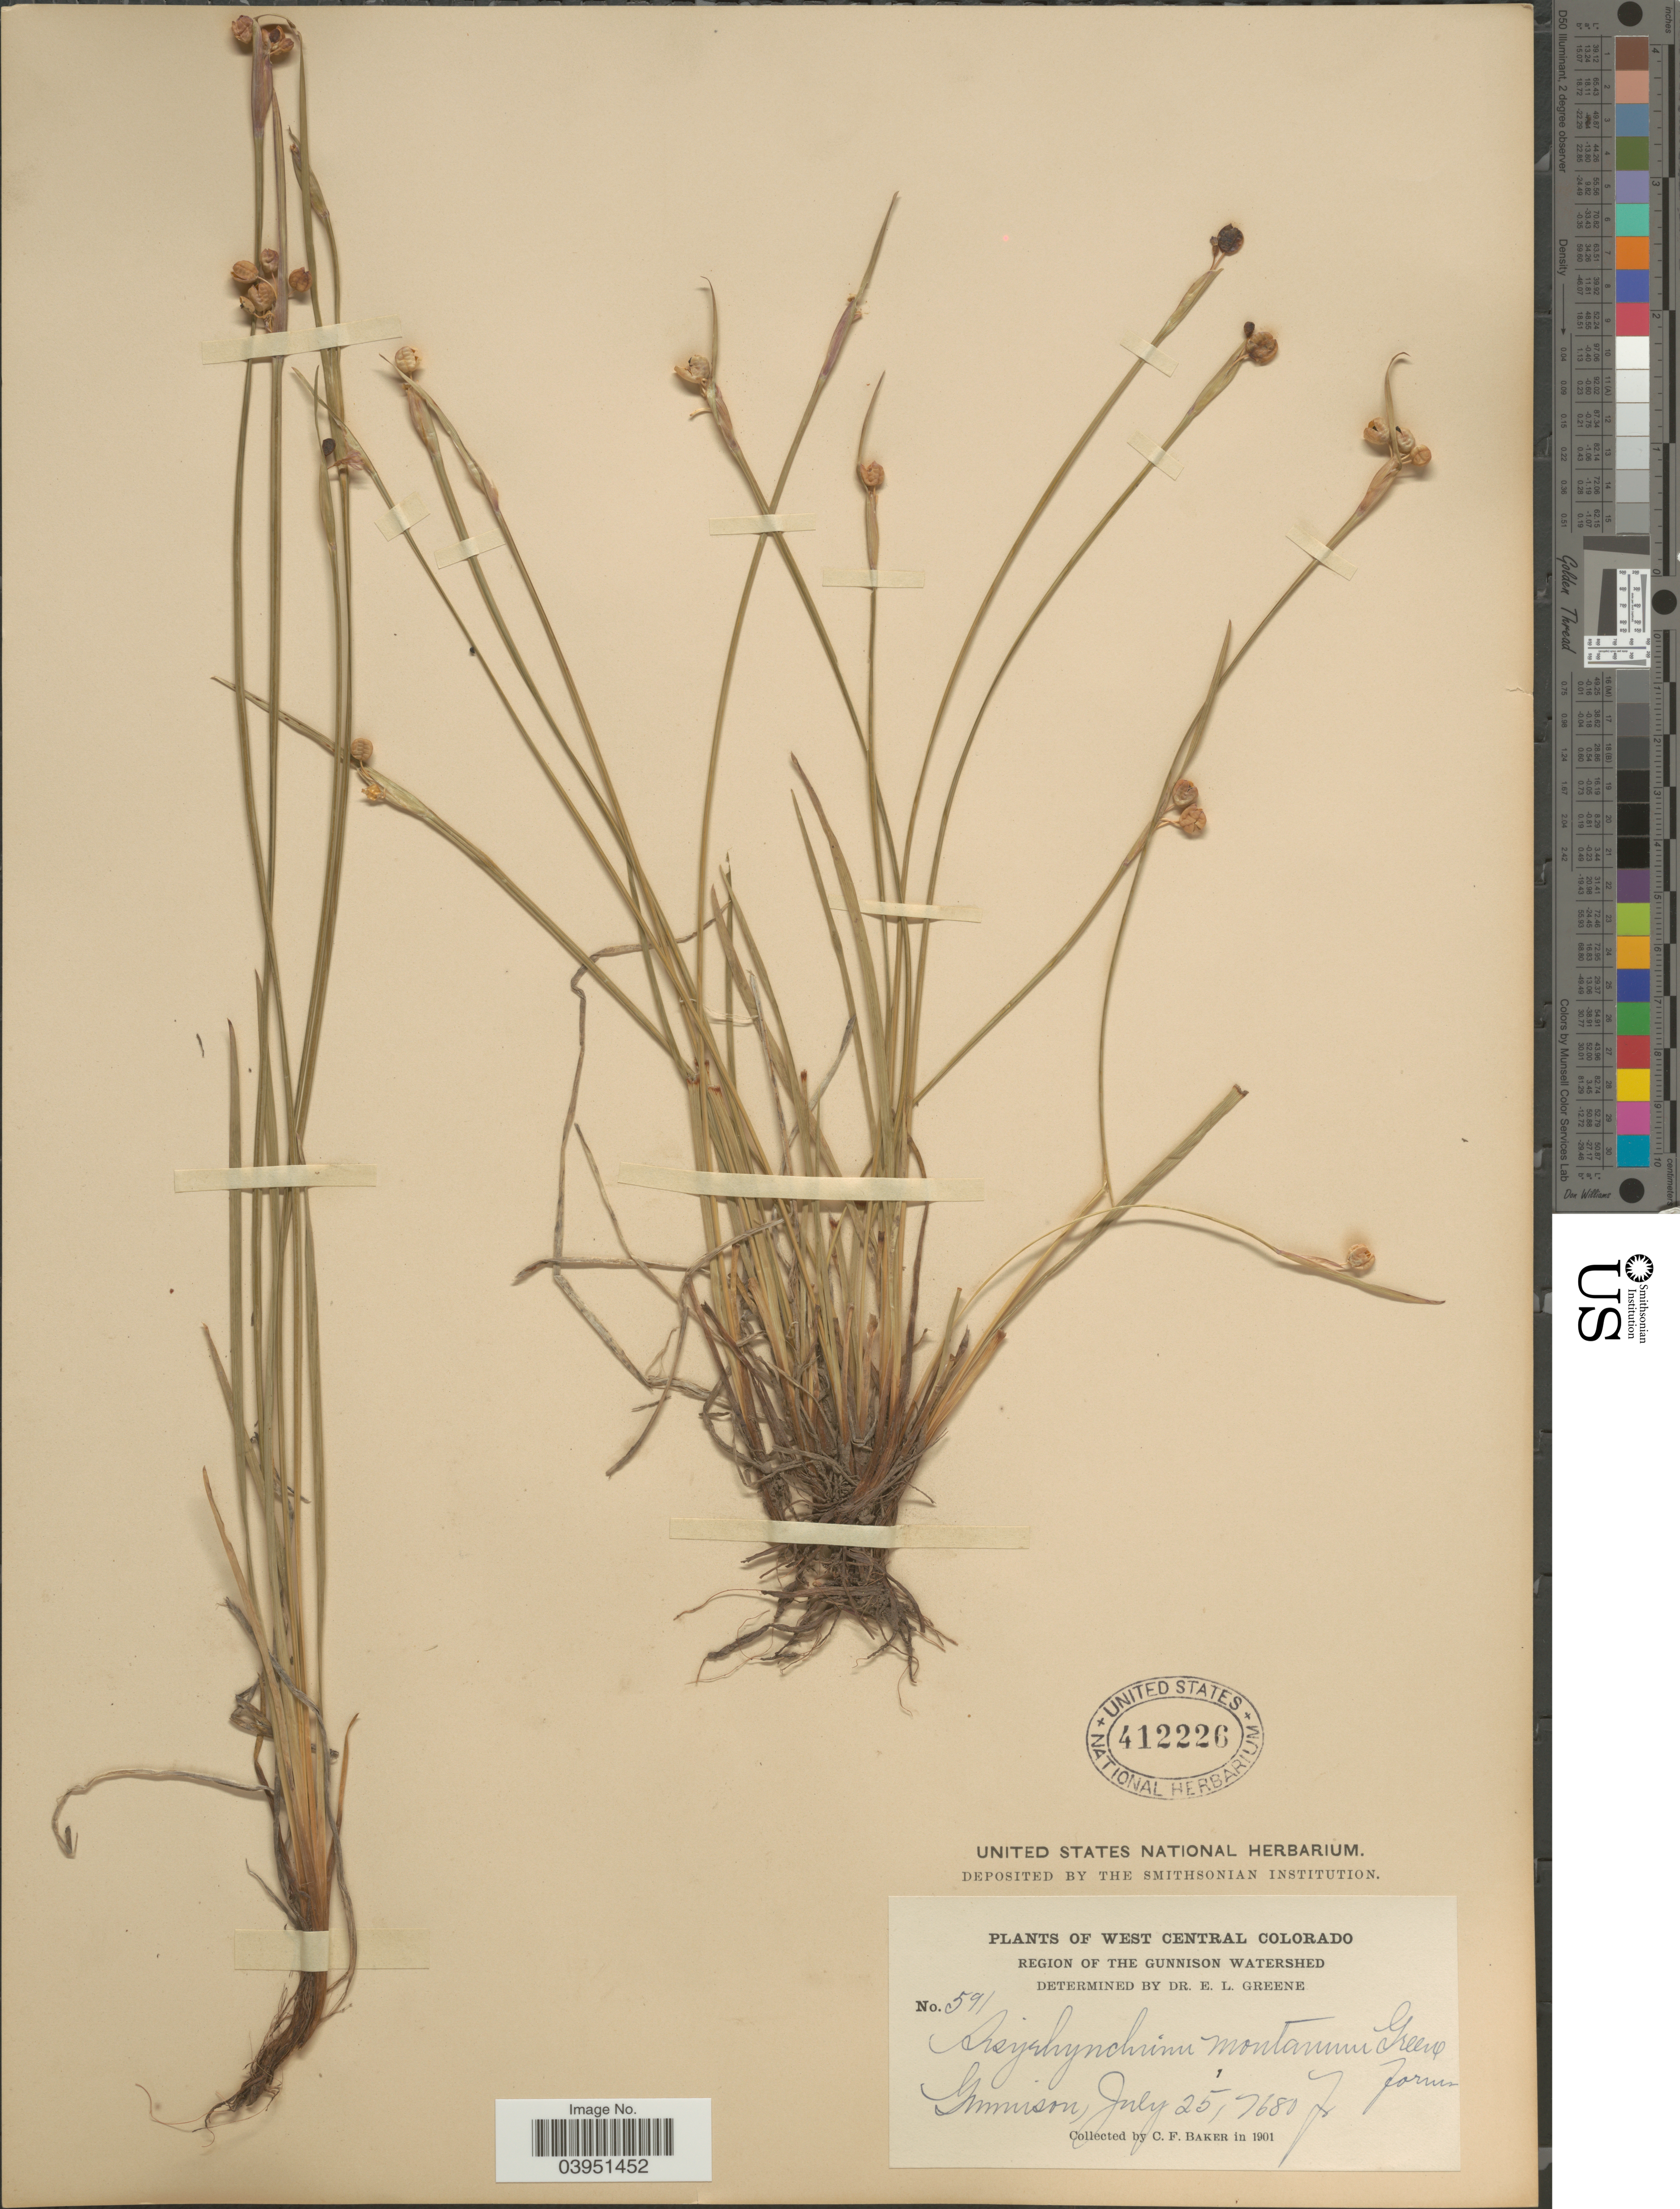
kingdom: Plantae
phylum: Tracheophyta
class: Liliopsida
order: Asparagales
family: Iridaceae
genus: Sisyrinchium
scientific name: Sisyrinchium montanum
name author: Greene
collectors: C. F. Baker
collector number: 591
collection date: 1901-07-25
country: United States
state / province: Colorado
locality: West Central Colorado. Region of the Gunnison Watershed. Gunnison.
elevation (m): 2341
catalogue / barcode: US 412226